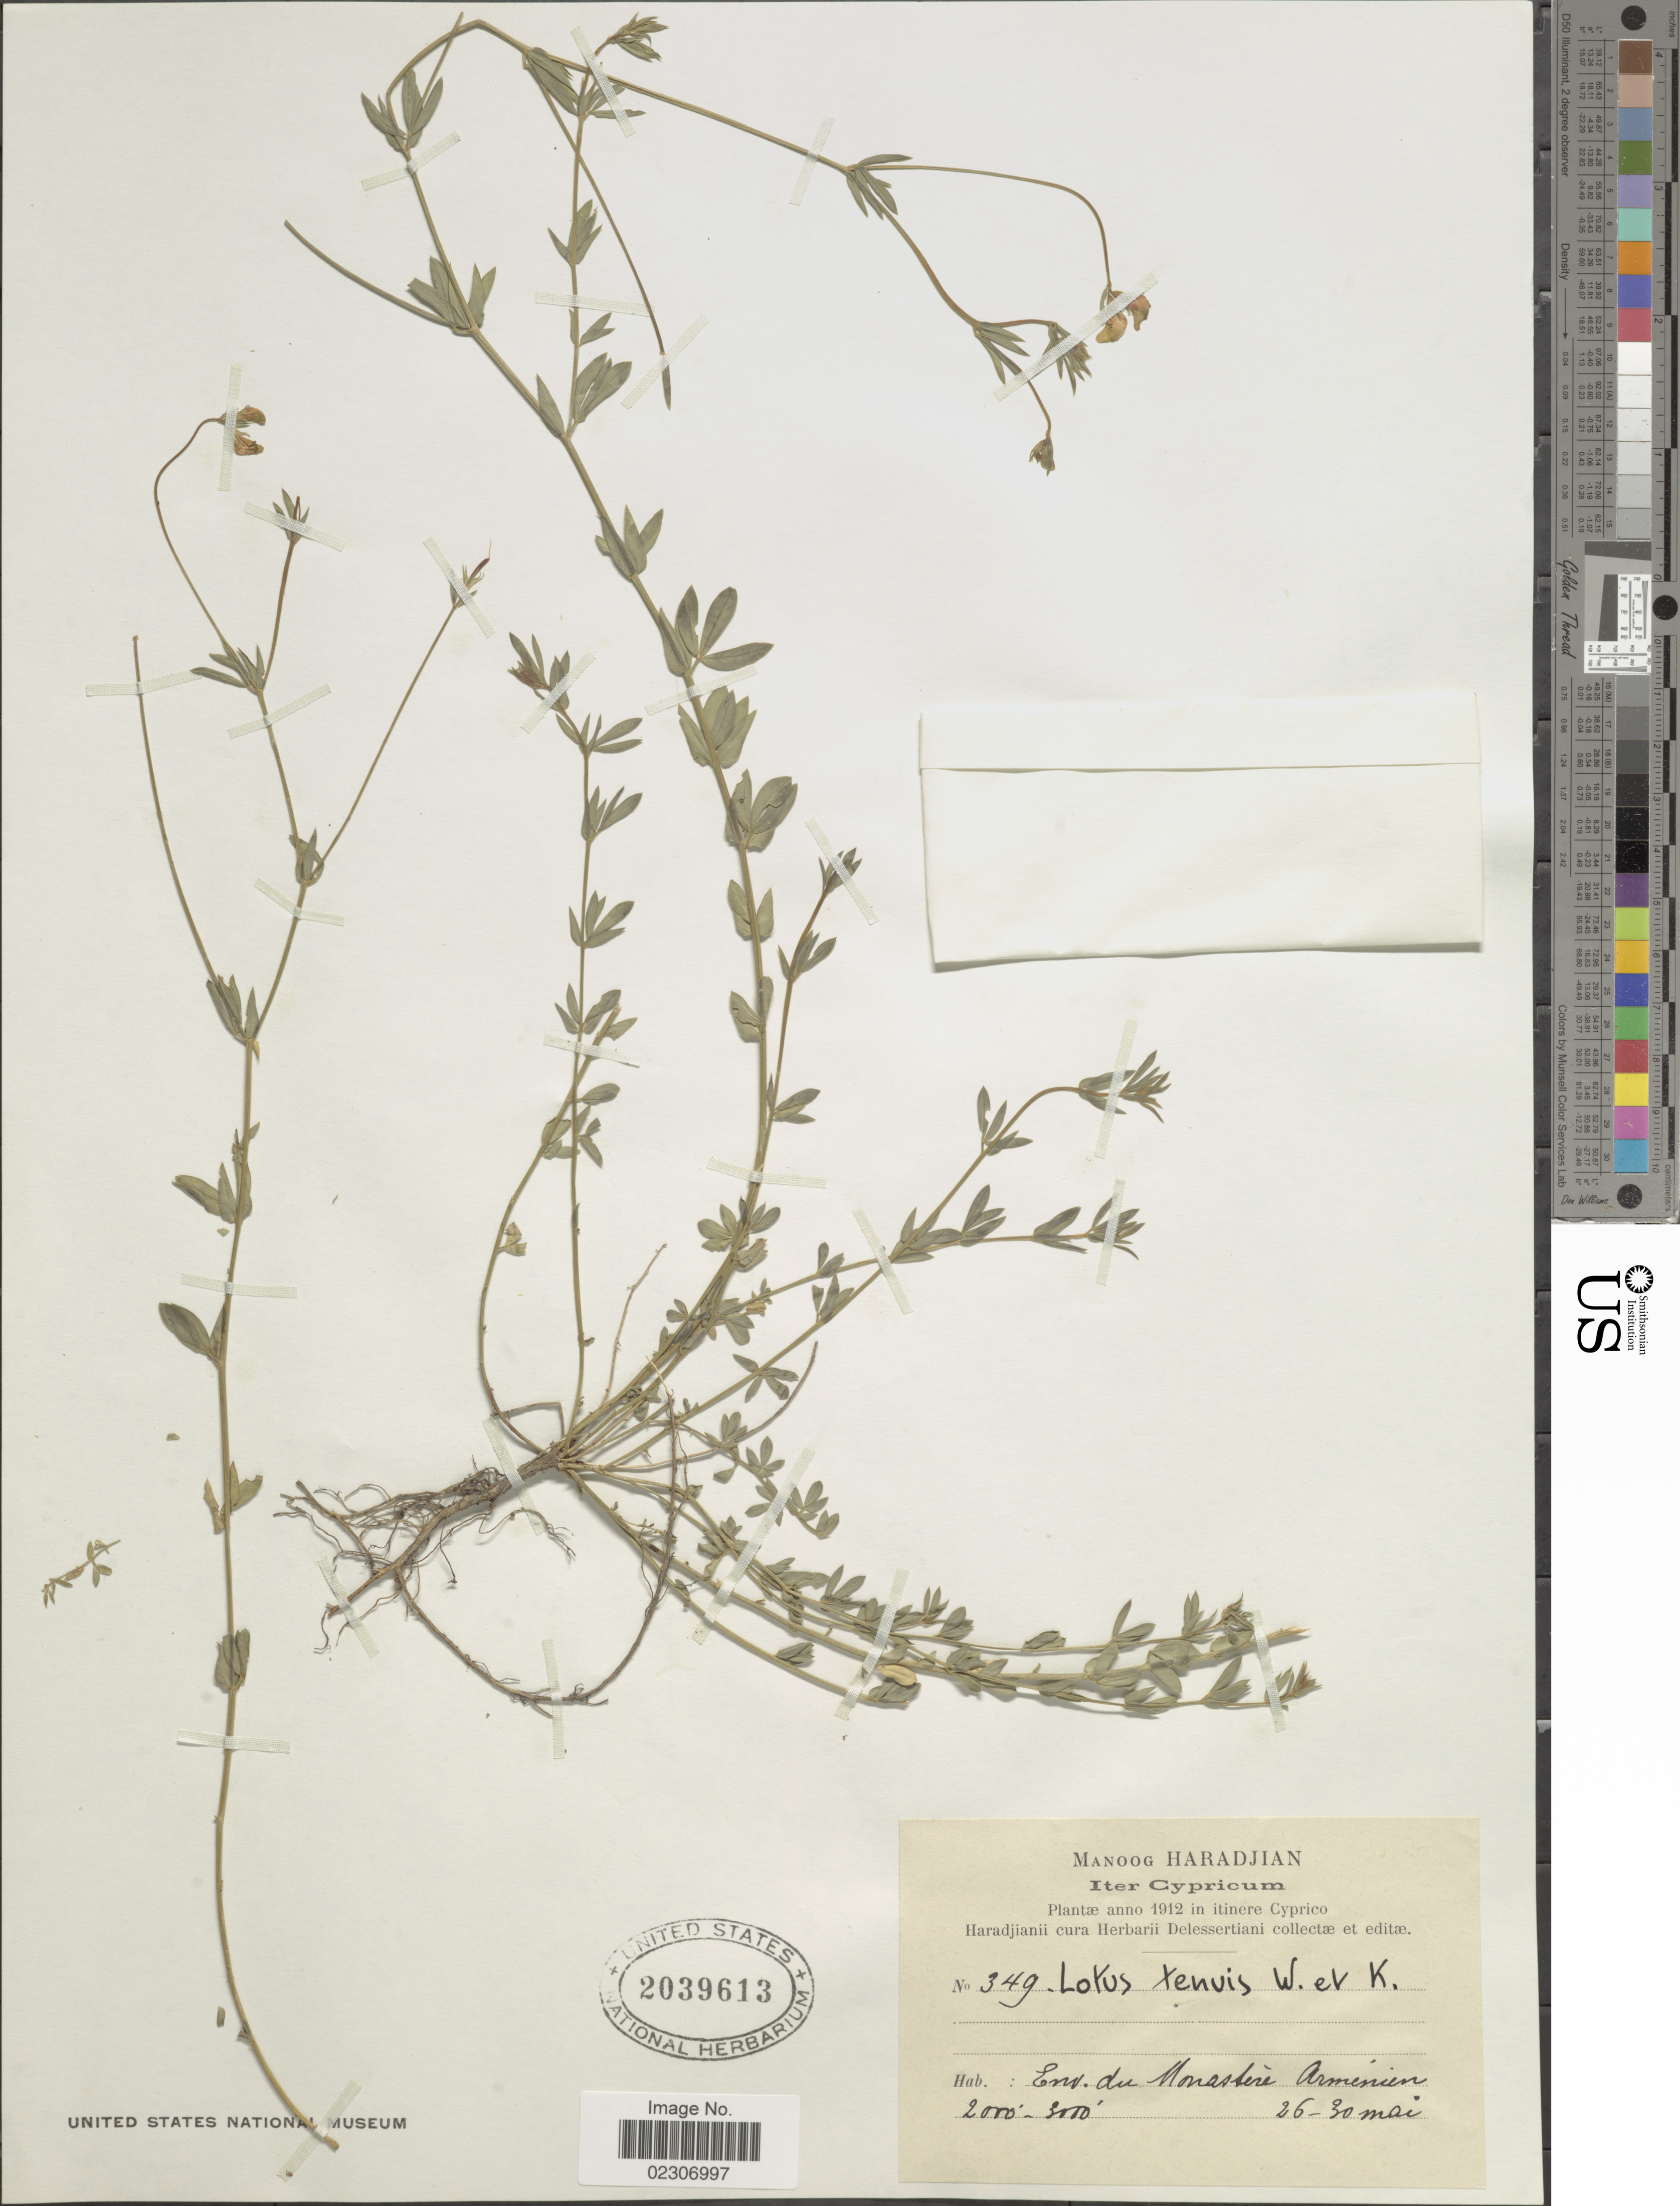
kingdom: Plantae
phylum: Tracheophyta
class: Magnoliopsida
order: Fabales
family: Fabaceae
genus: Lotus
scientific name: Lotus tenuis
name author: Waldst. & Kit.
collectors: M. Haradjian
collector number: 349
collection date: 1912-05-26/1912-05-30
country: Cyprus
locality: Env du Monasteré Armenien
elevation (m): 610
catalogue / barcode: US 2039613